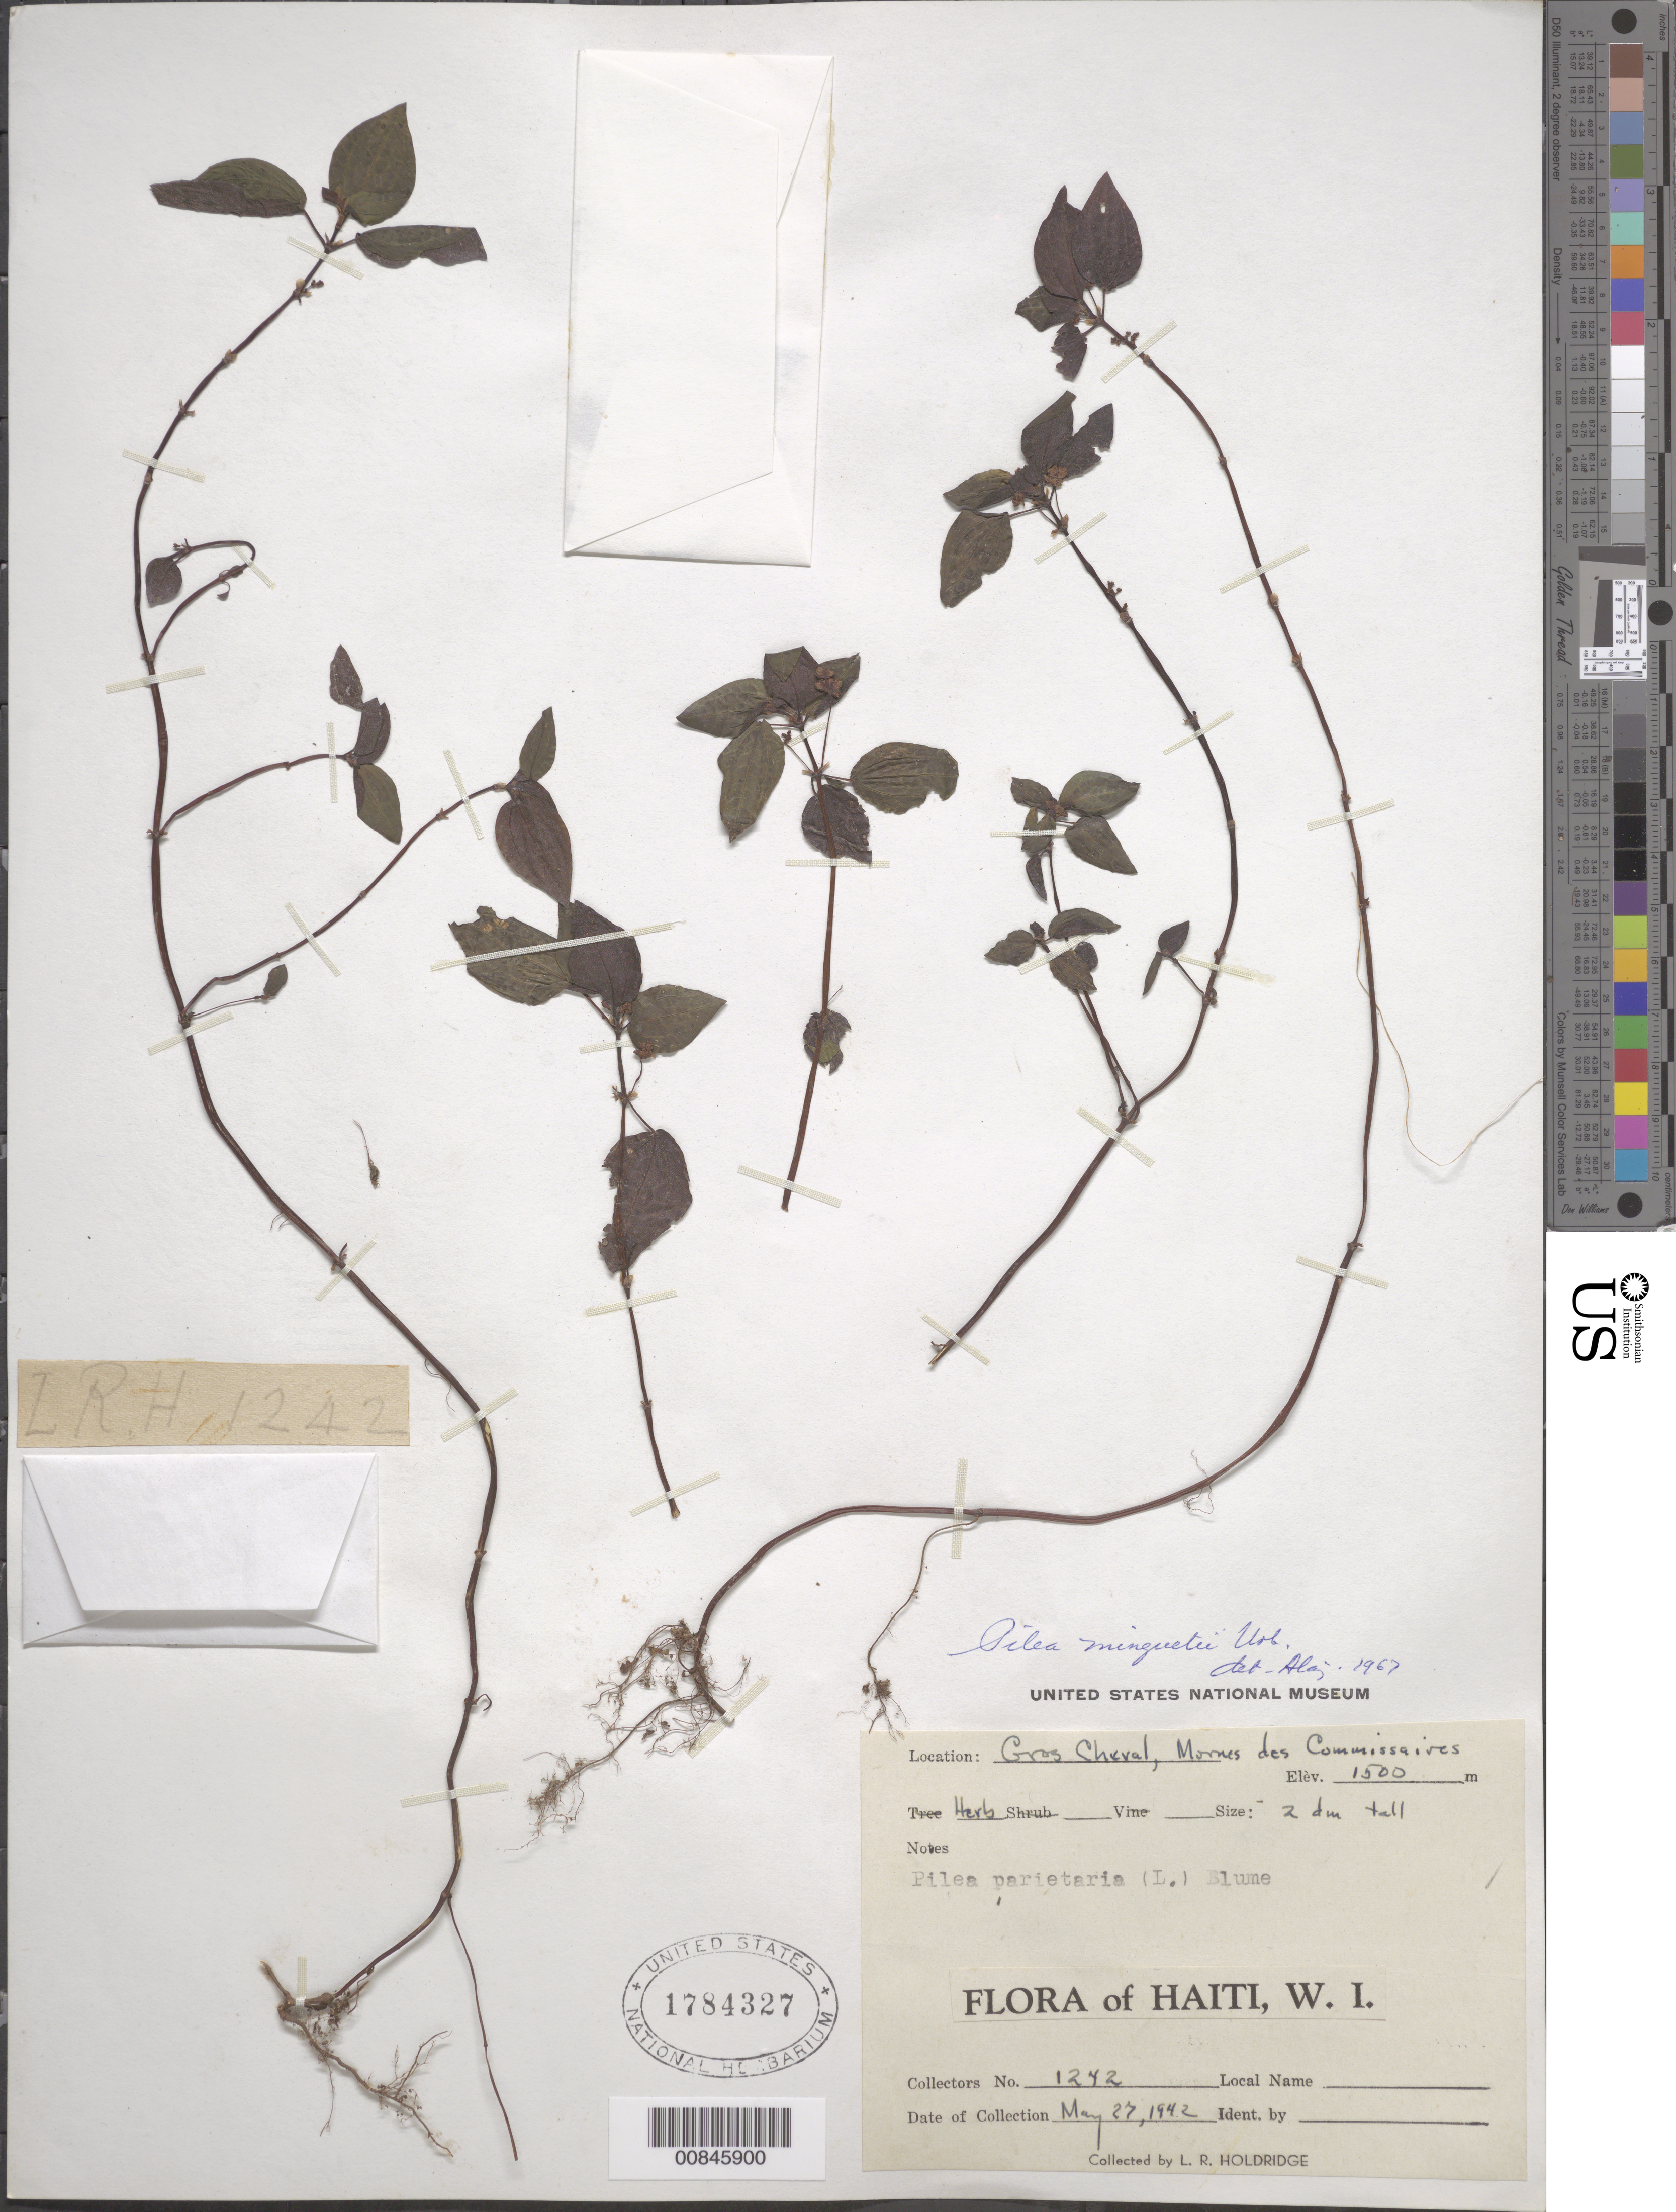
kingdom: Plantae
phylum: Tracheophyta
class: Magnoliopsida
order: Rosales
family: Urticaceae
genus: Pilea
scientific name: Pilea minguetii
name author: Urb.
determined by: Liogier, Alain H.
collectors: L. Holdridge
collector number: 1242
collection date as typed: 27 May 1942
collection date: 1942-05-27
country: Haiti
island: Hispaniola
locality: Gros Cheval, Mornes des Commissaires.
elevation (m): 1500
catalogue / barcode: US 1784327